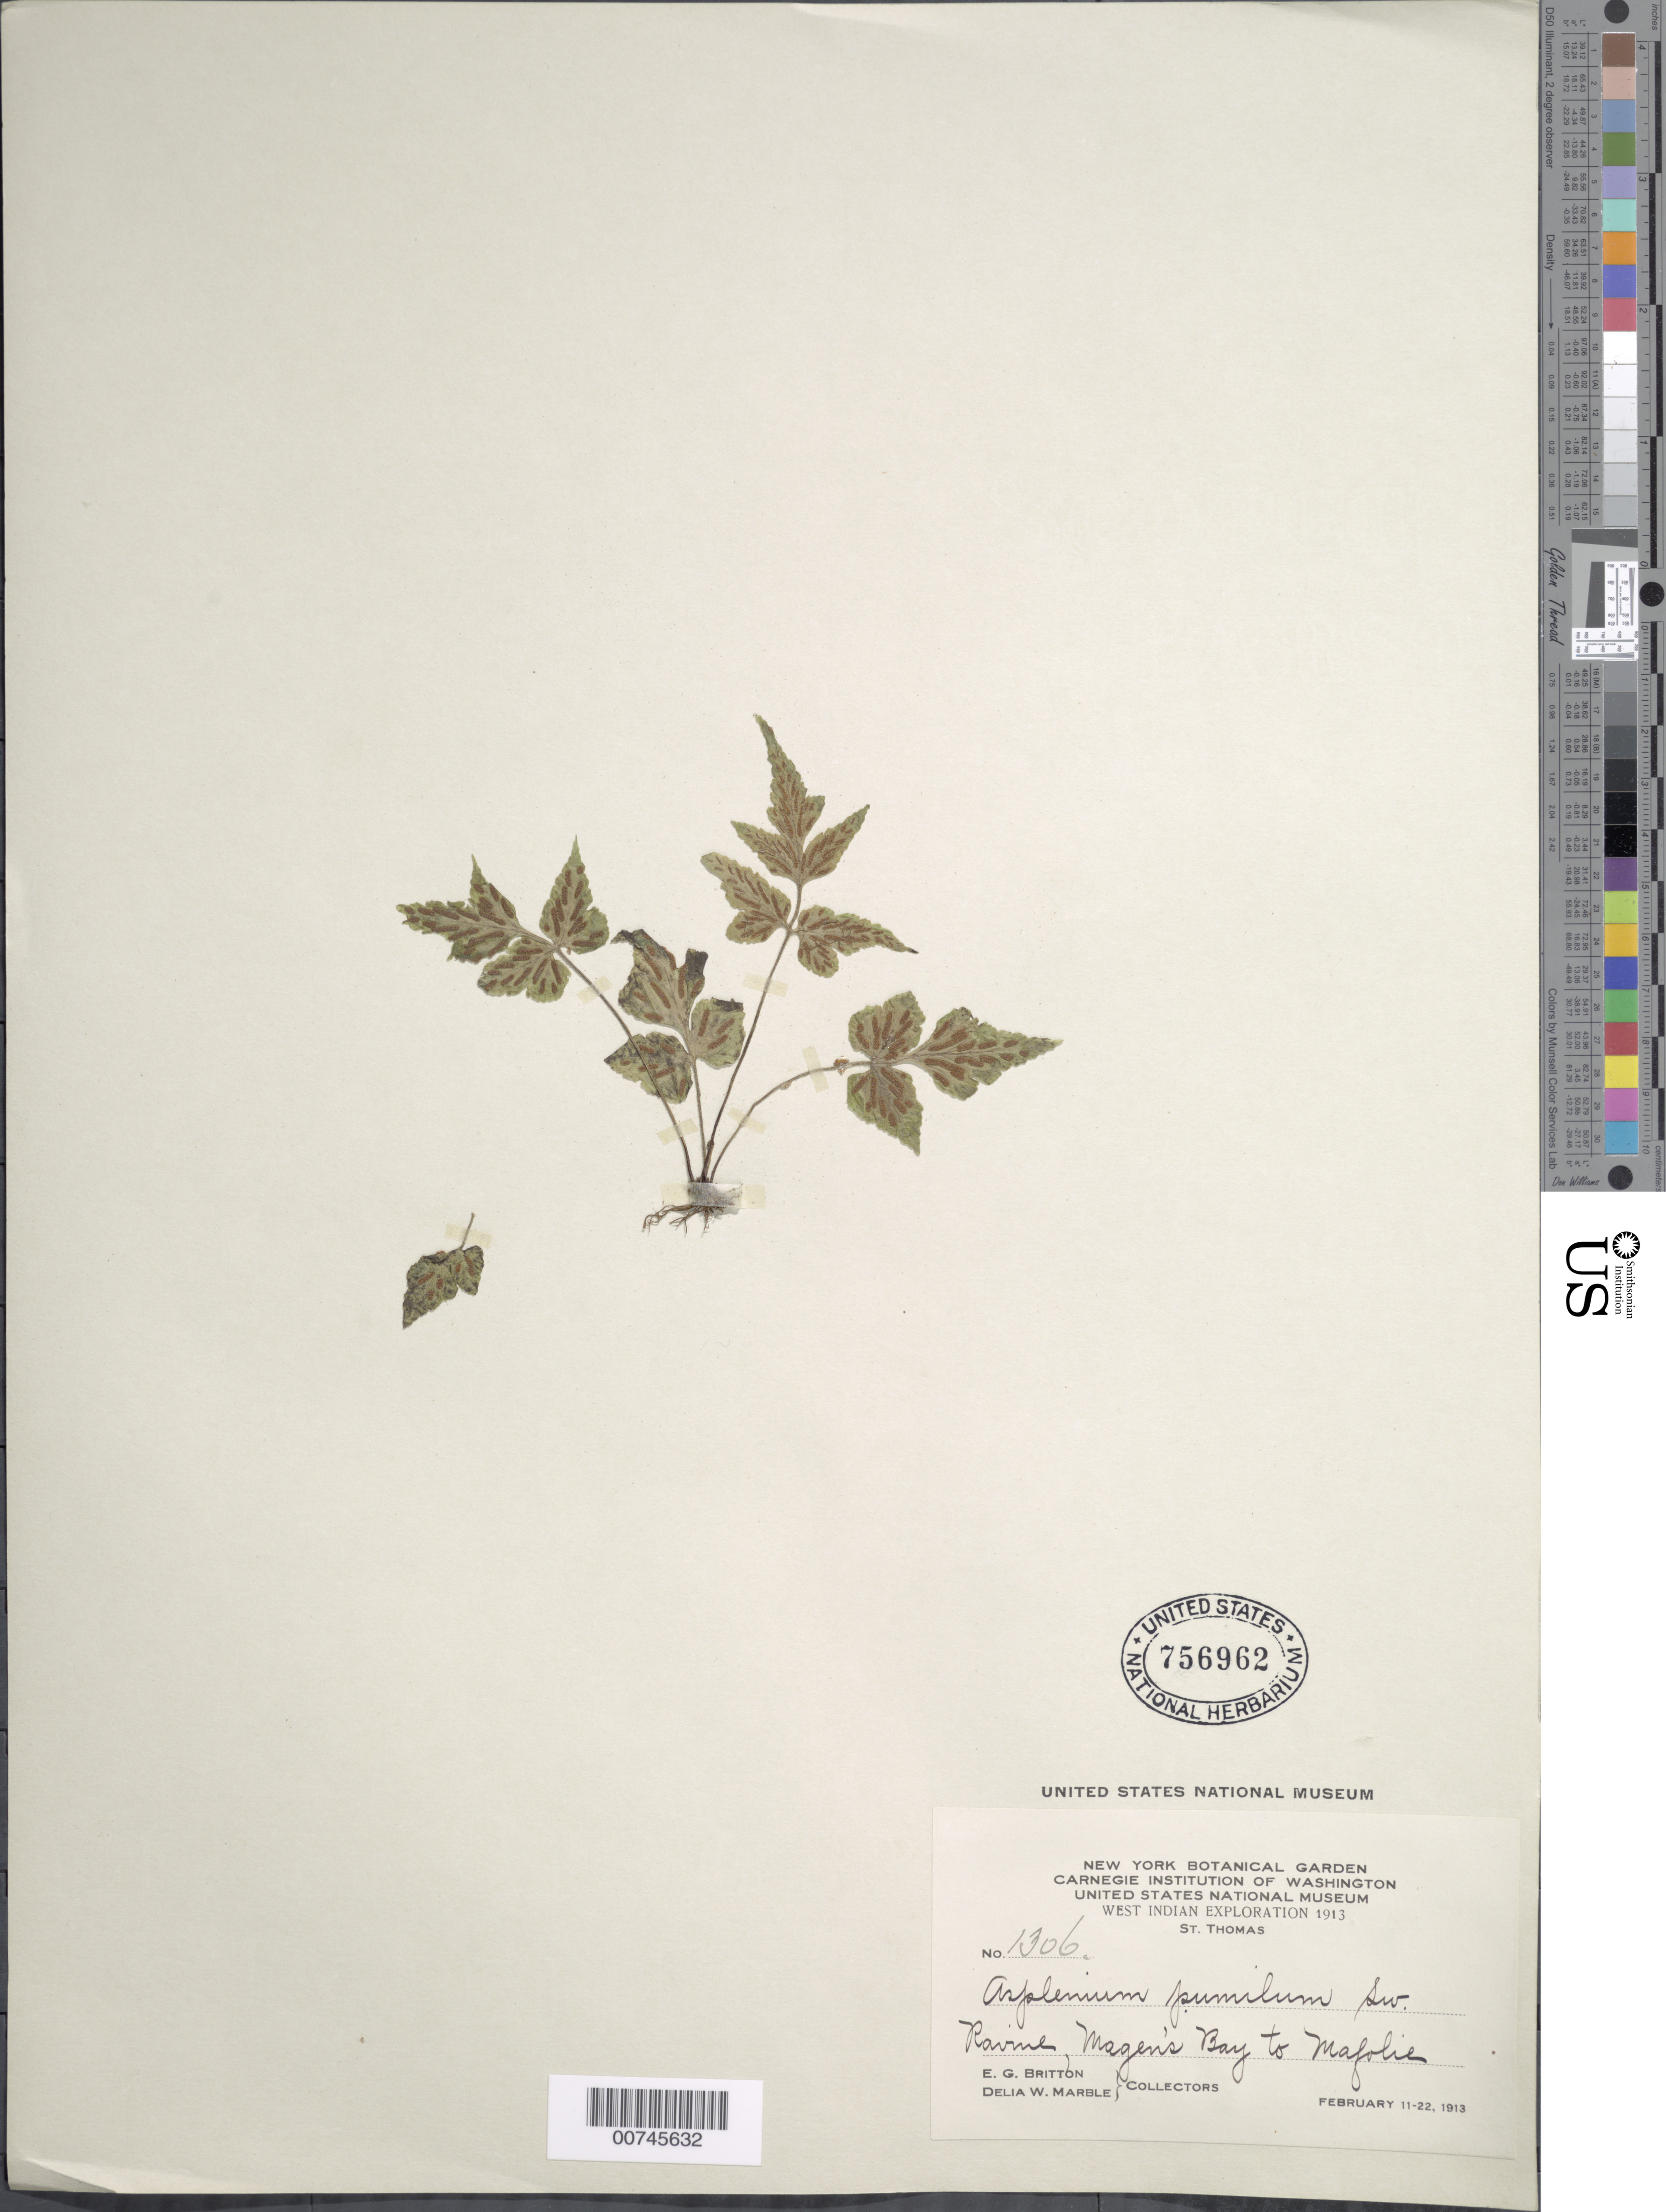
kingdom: Plantae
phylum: Tracheophyta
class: Polypodiopsida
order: Polypodiales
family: Aspleniaceae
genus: Asplenium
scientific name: Asplenium pumilum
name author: Sw.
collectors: E. G. Britton & D. W. Marble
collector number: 1306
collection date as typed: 11 Feb 1913 to 22 Feb 1913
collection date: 1913-02-11/1913-02-22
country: U.S. Virgin Islands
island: St. Thomas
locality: Magen's Bay to Mafolie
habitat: Ravine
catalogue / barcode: US 756962